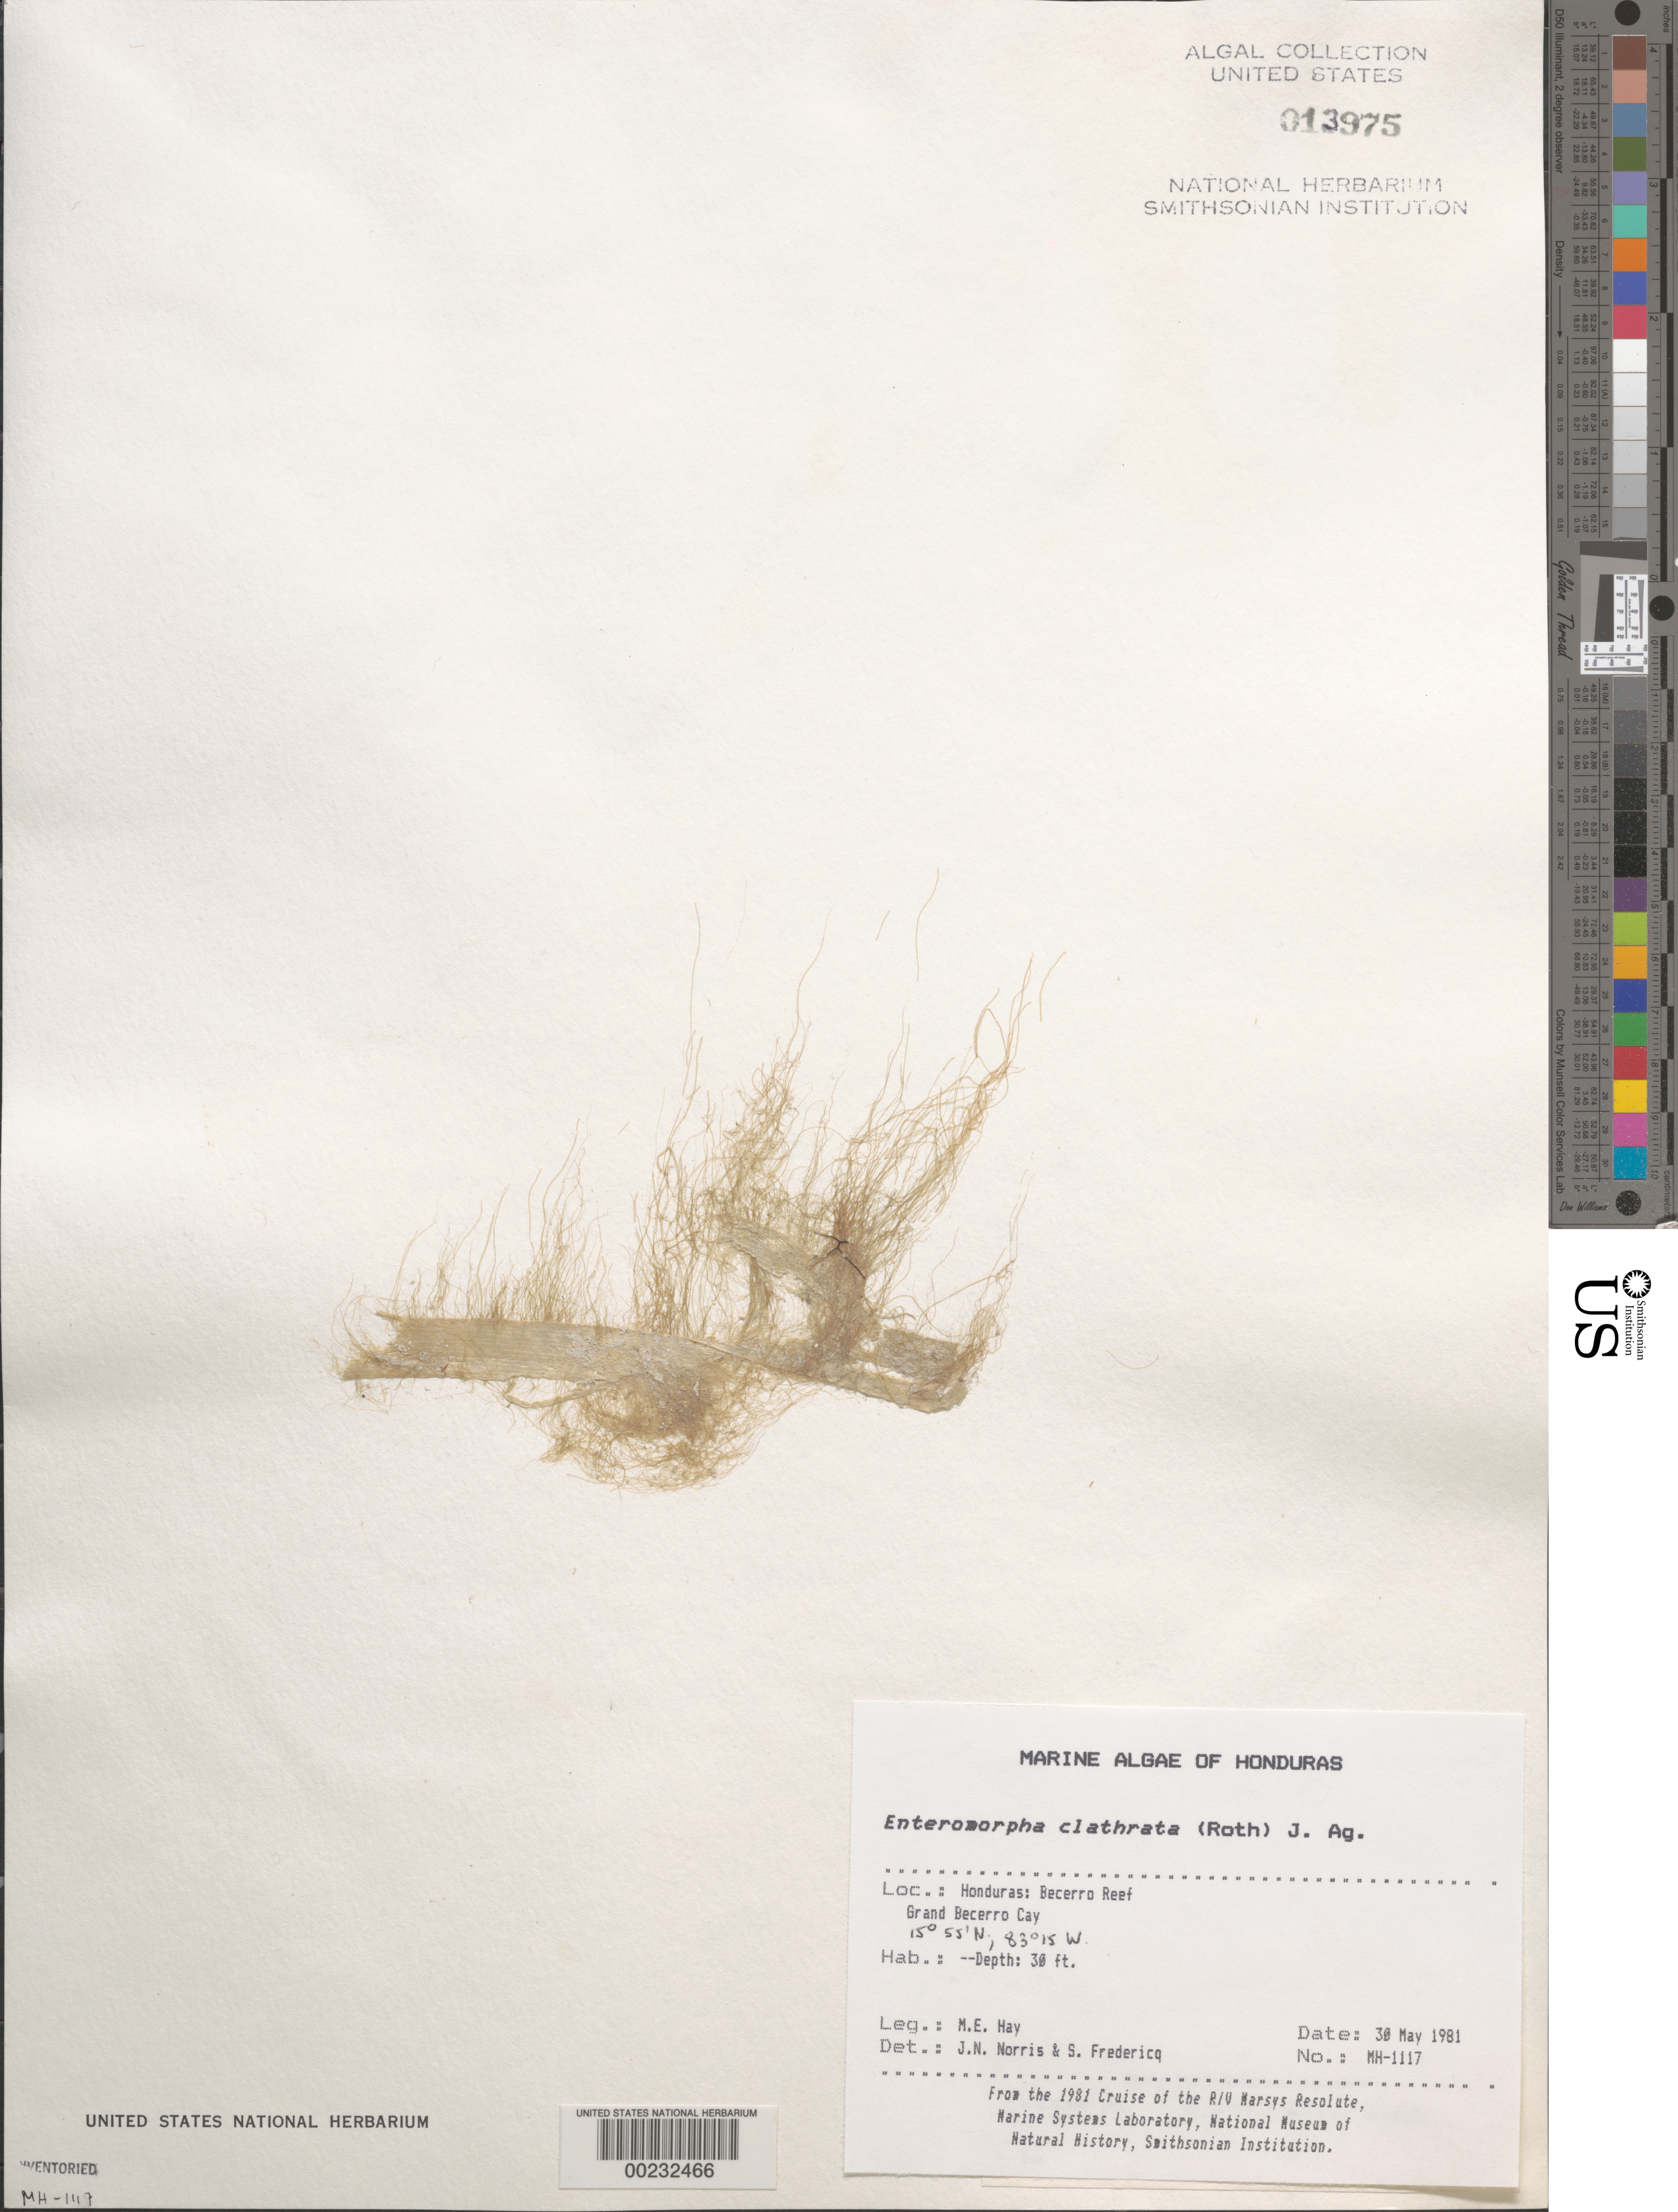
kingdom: Plantae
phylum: Chlorophyta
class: Ulvophyceae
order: Ulvales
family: Ulvaceae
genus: Ulva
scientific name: Ulva clathrata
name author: (Roth) C. Agardh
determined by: Algae name updating Project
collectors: M. E. Hay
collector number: MEH-1117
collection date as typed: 30 May 1981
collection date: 1981-05-30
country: Honduras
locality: Becerro reef, grand becerro cay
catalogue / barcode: US 13975